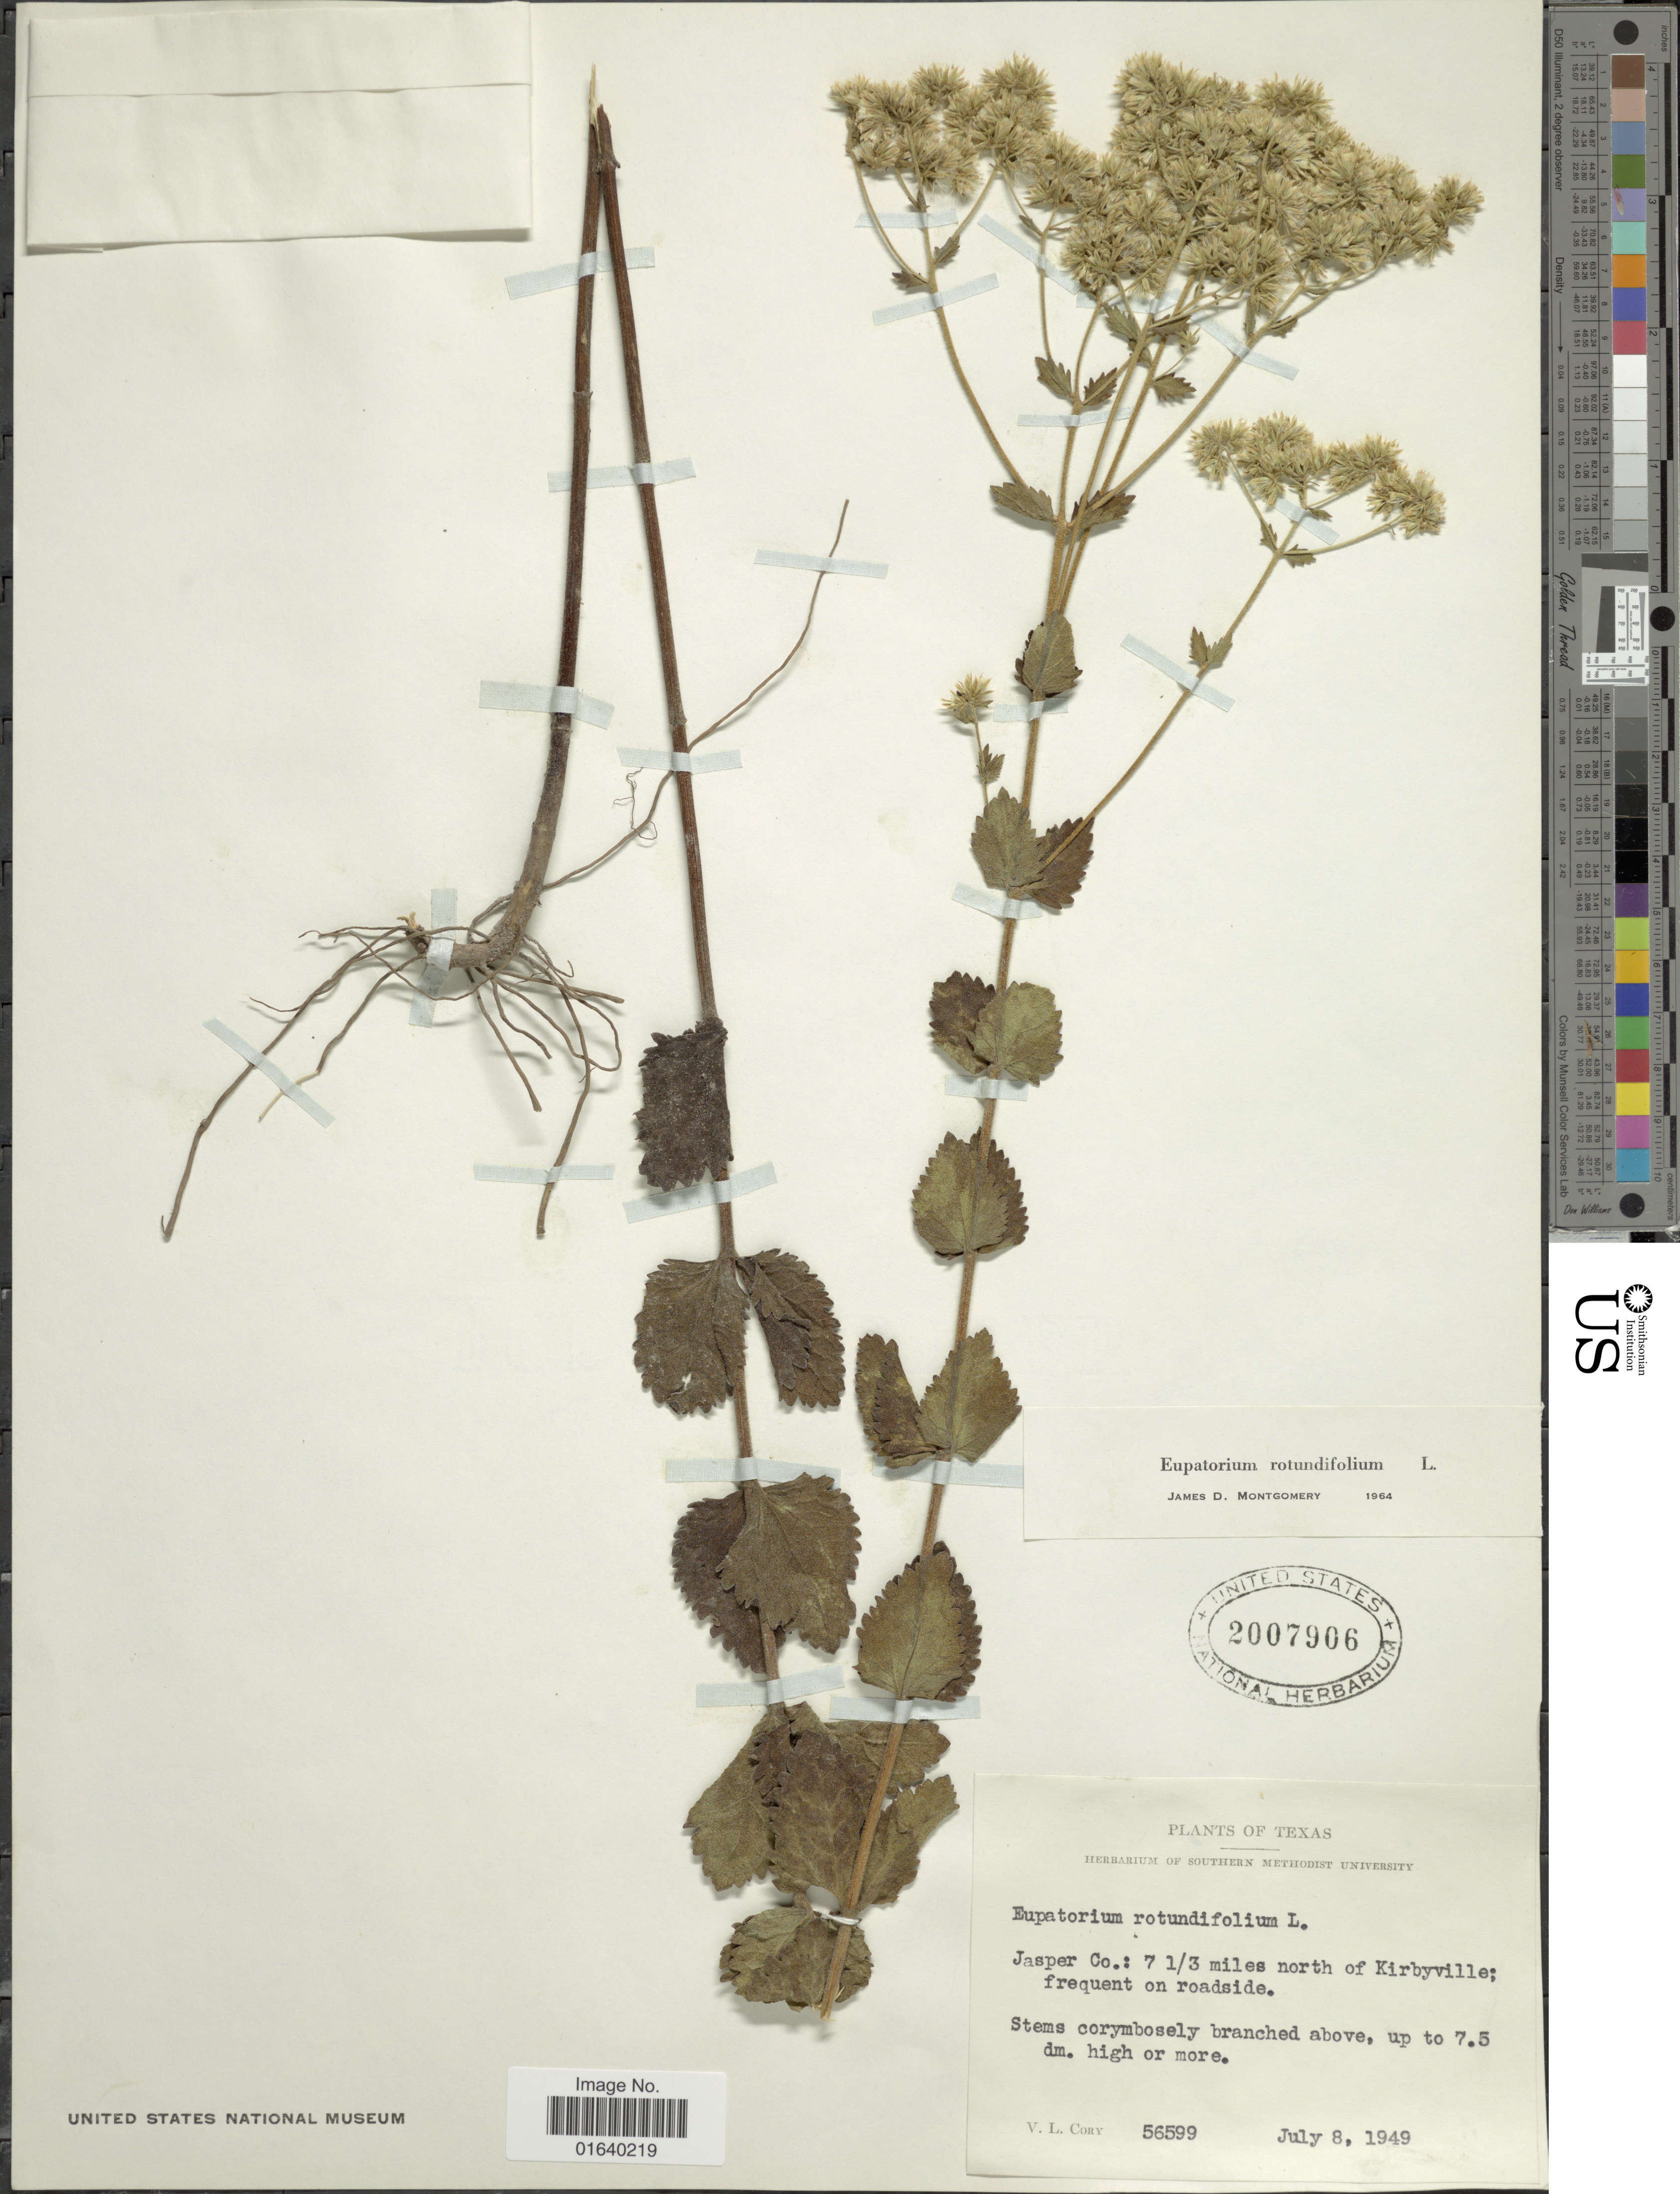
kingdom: Plantae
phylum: Tracheophyta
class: Magnoliopsida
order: Asterales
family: Asteraceae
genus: Eupatorium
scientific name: Eupatorium rotundifolium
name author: L.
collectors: V. Cory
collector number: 56599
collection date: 1949-07-08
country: United States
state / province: Texas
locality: Jasper Co.: 7 1/3 miles north of Kirbyville; frequent on roadside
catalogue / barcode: US 2007906